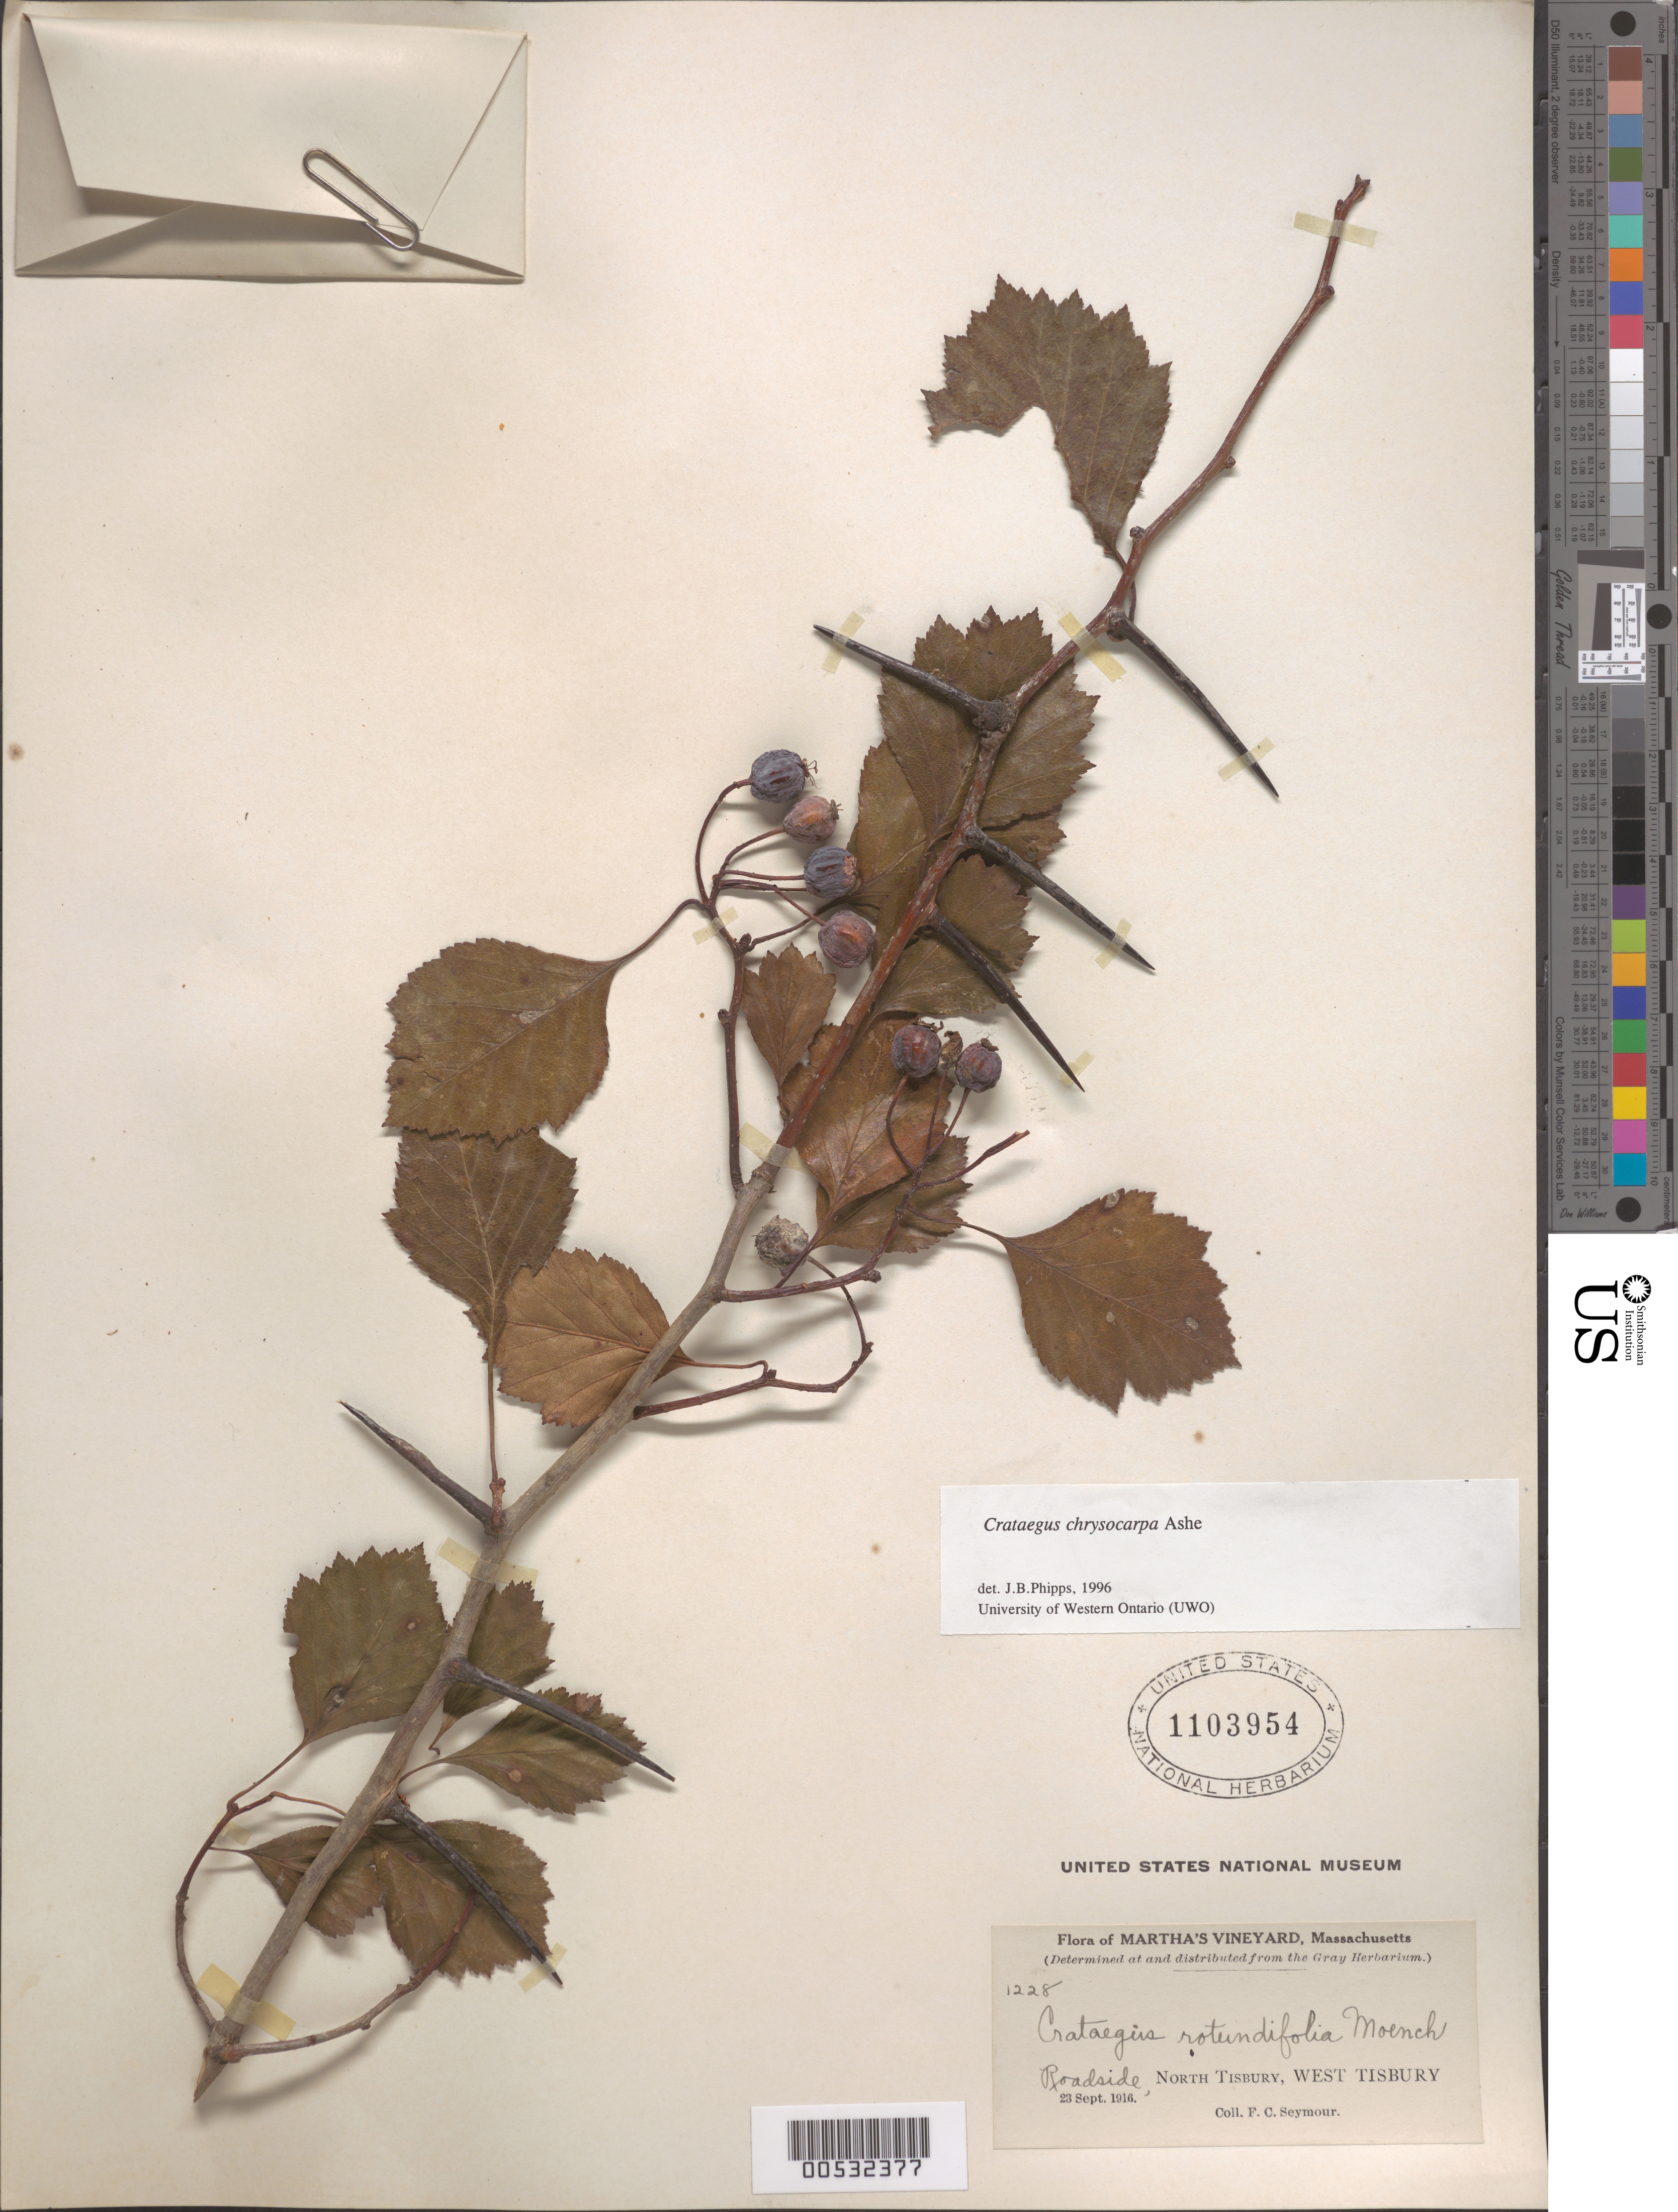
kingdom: Plantae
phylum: Tracheophyta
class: Magnoliopsida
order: Rosales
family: Rosaceae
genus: Crataegus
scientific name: Crataegus chrysocarpa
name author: Ashe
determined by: Phipps, James B., (UWO), University of Western Ontario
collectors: F. C. Seymour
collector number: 1228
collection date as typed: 23 Sep 1916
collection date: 1916-09-23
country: United States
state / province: Massachusetts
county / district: Dukes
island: Martha's Vineyard Island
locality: North Tisbury, West Tisbury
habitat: Roadside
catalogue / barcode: US 1103954